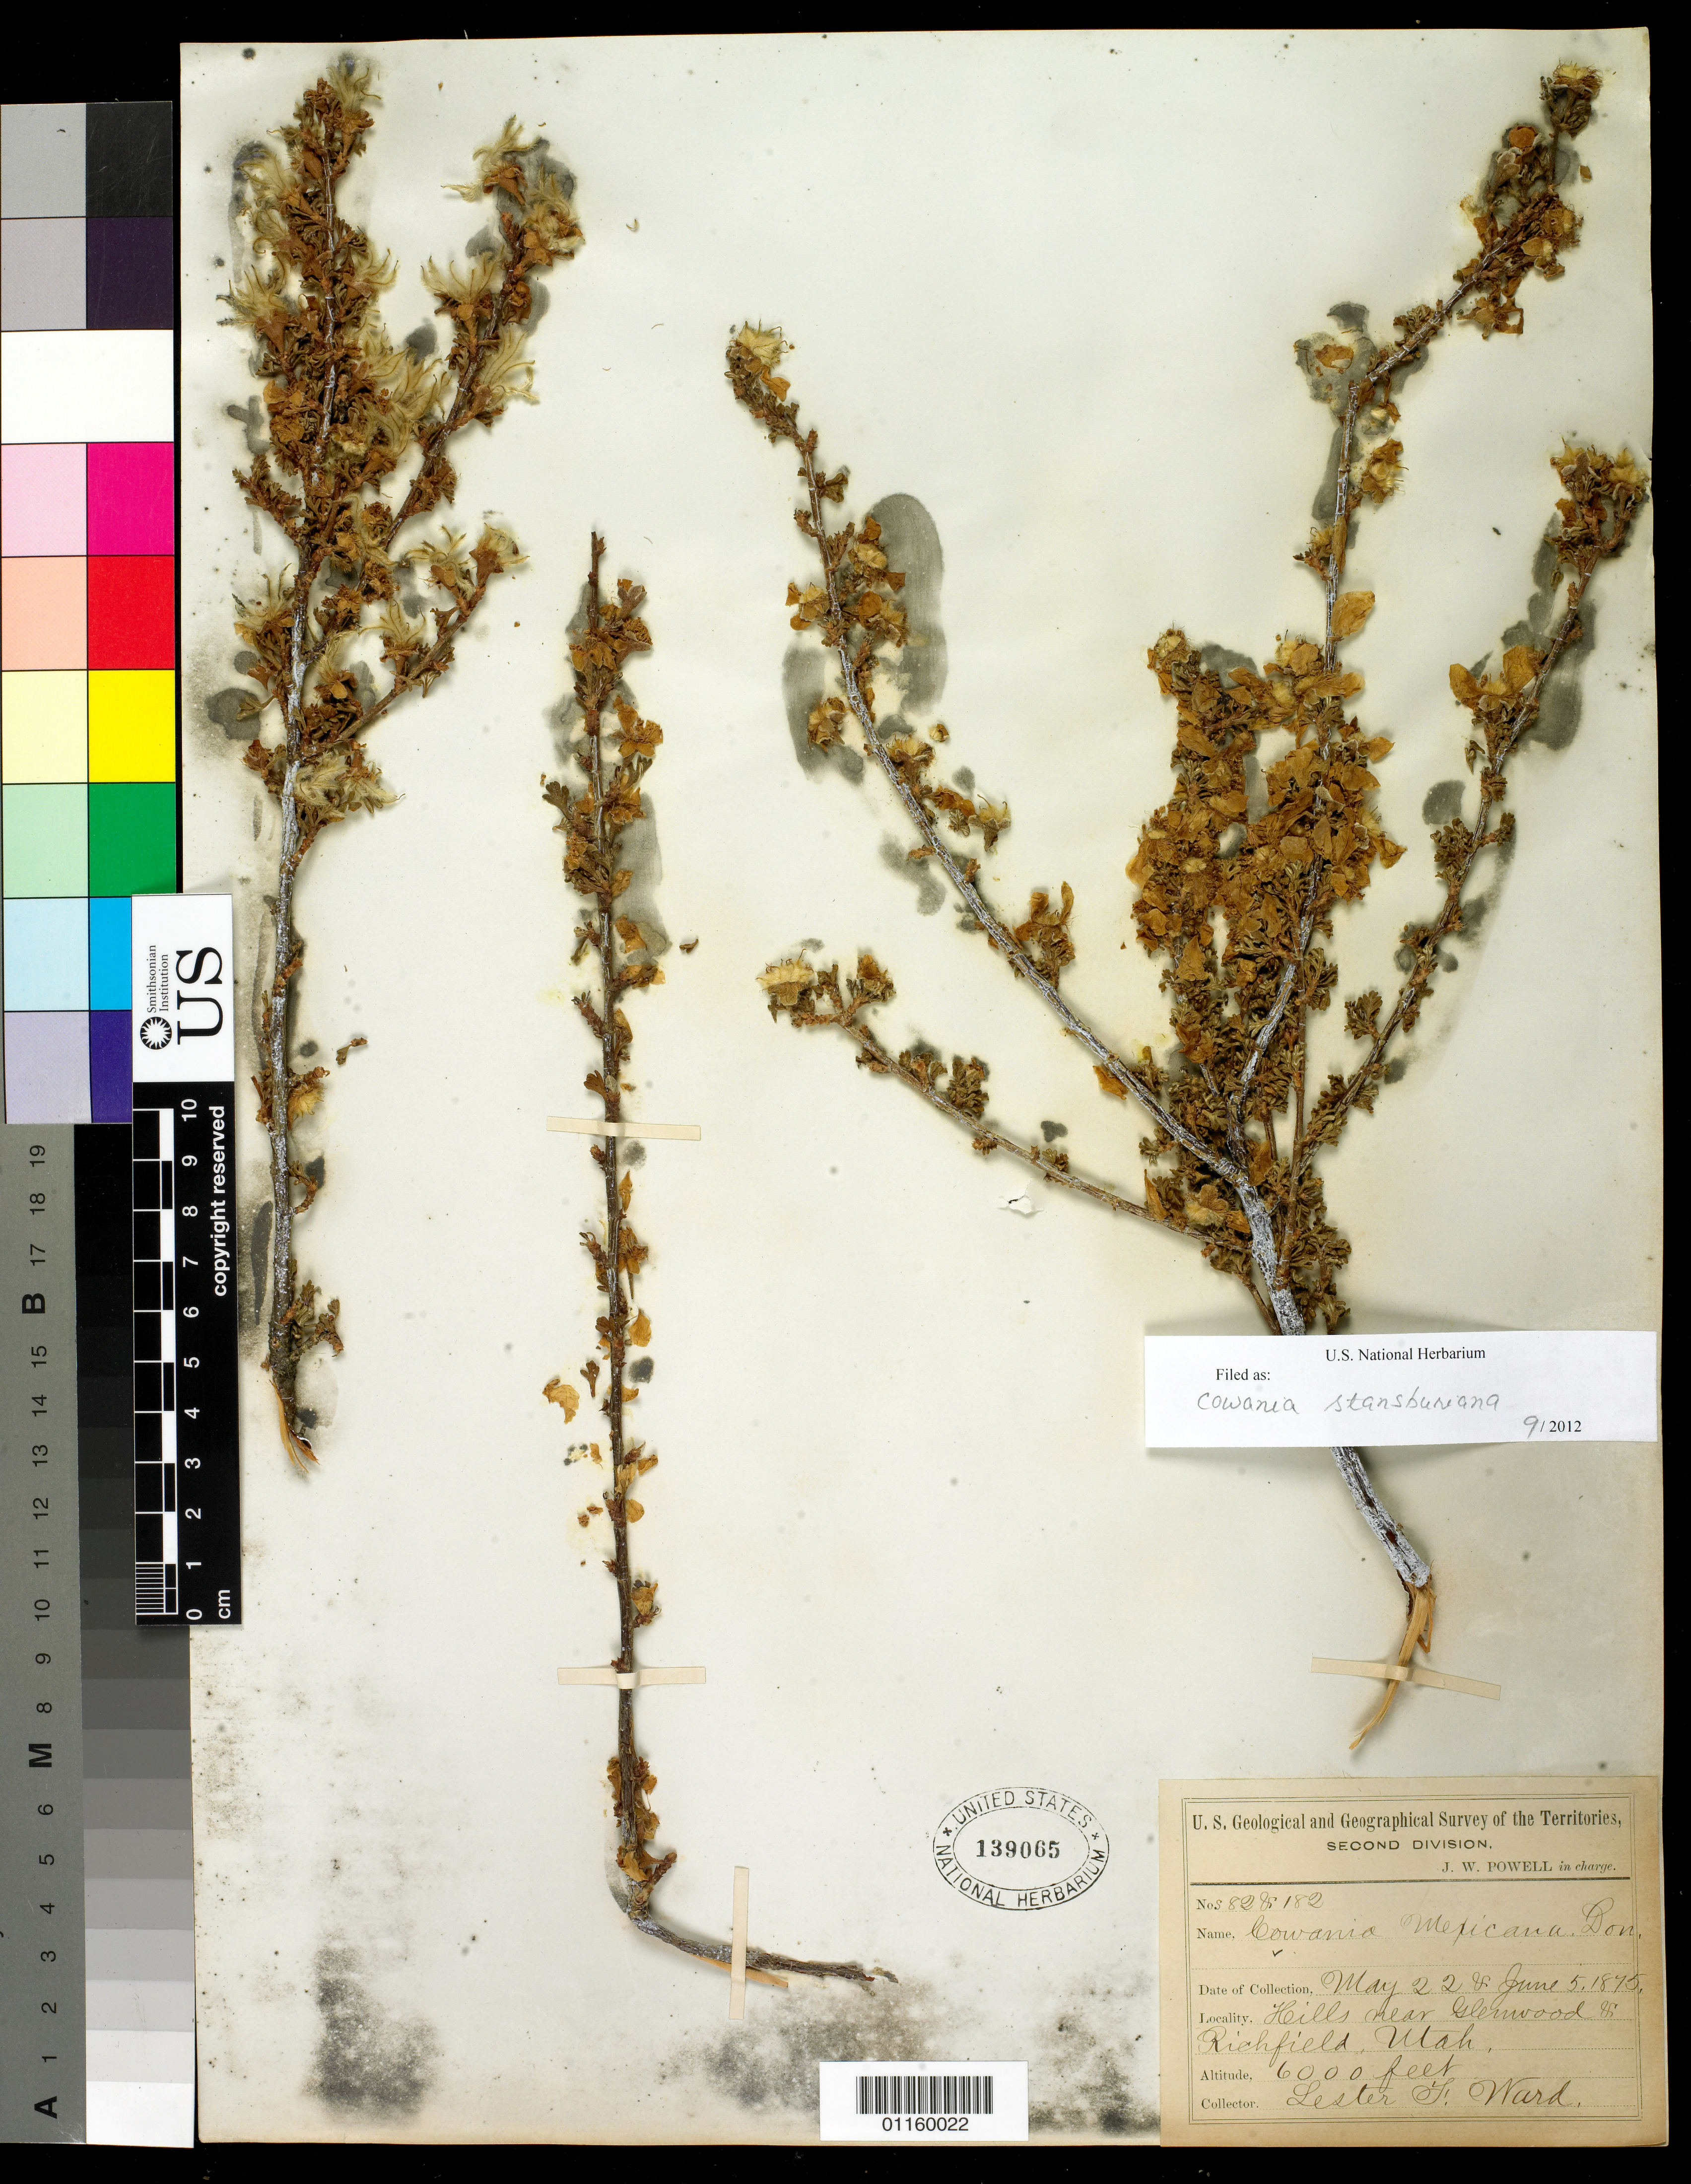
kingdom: Plantae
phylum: Tracheophyta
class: Magnoliopsida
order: Rosales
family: Rosaceae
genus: Purshia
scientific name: Purshia stansburyana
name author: (Torr.) Henrickson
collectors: L. F. Ward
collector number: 82&182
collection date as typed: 22 May 1875 to 05 Jun 1875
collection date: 1875-05-22/1875-06-05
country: United States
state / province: Utah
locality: Hills near Glenwood and Richfield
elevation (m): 1829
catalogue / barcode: US 139065